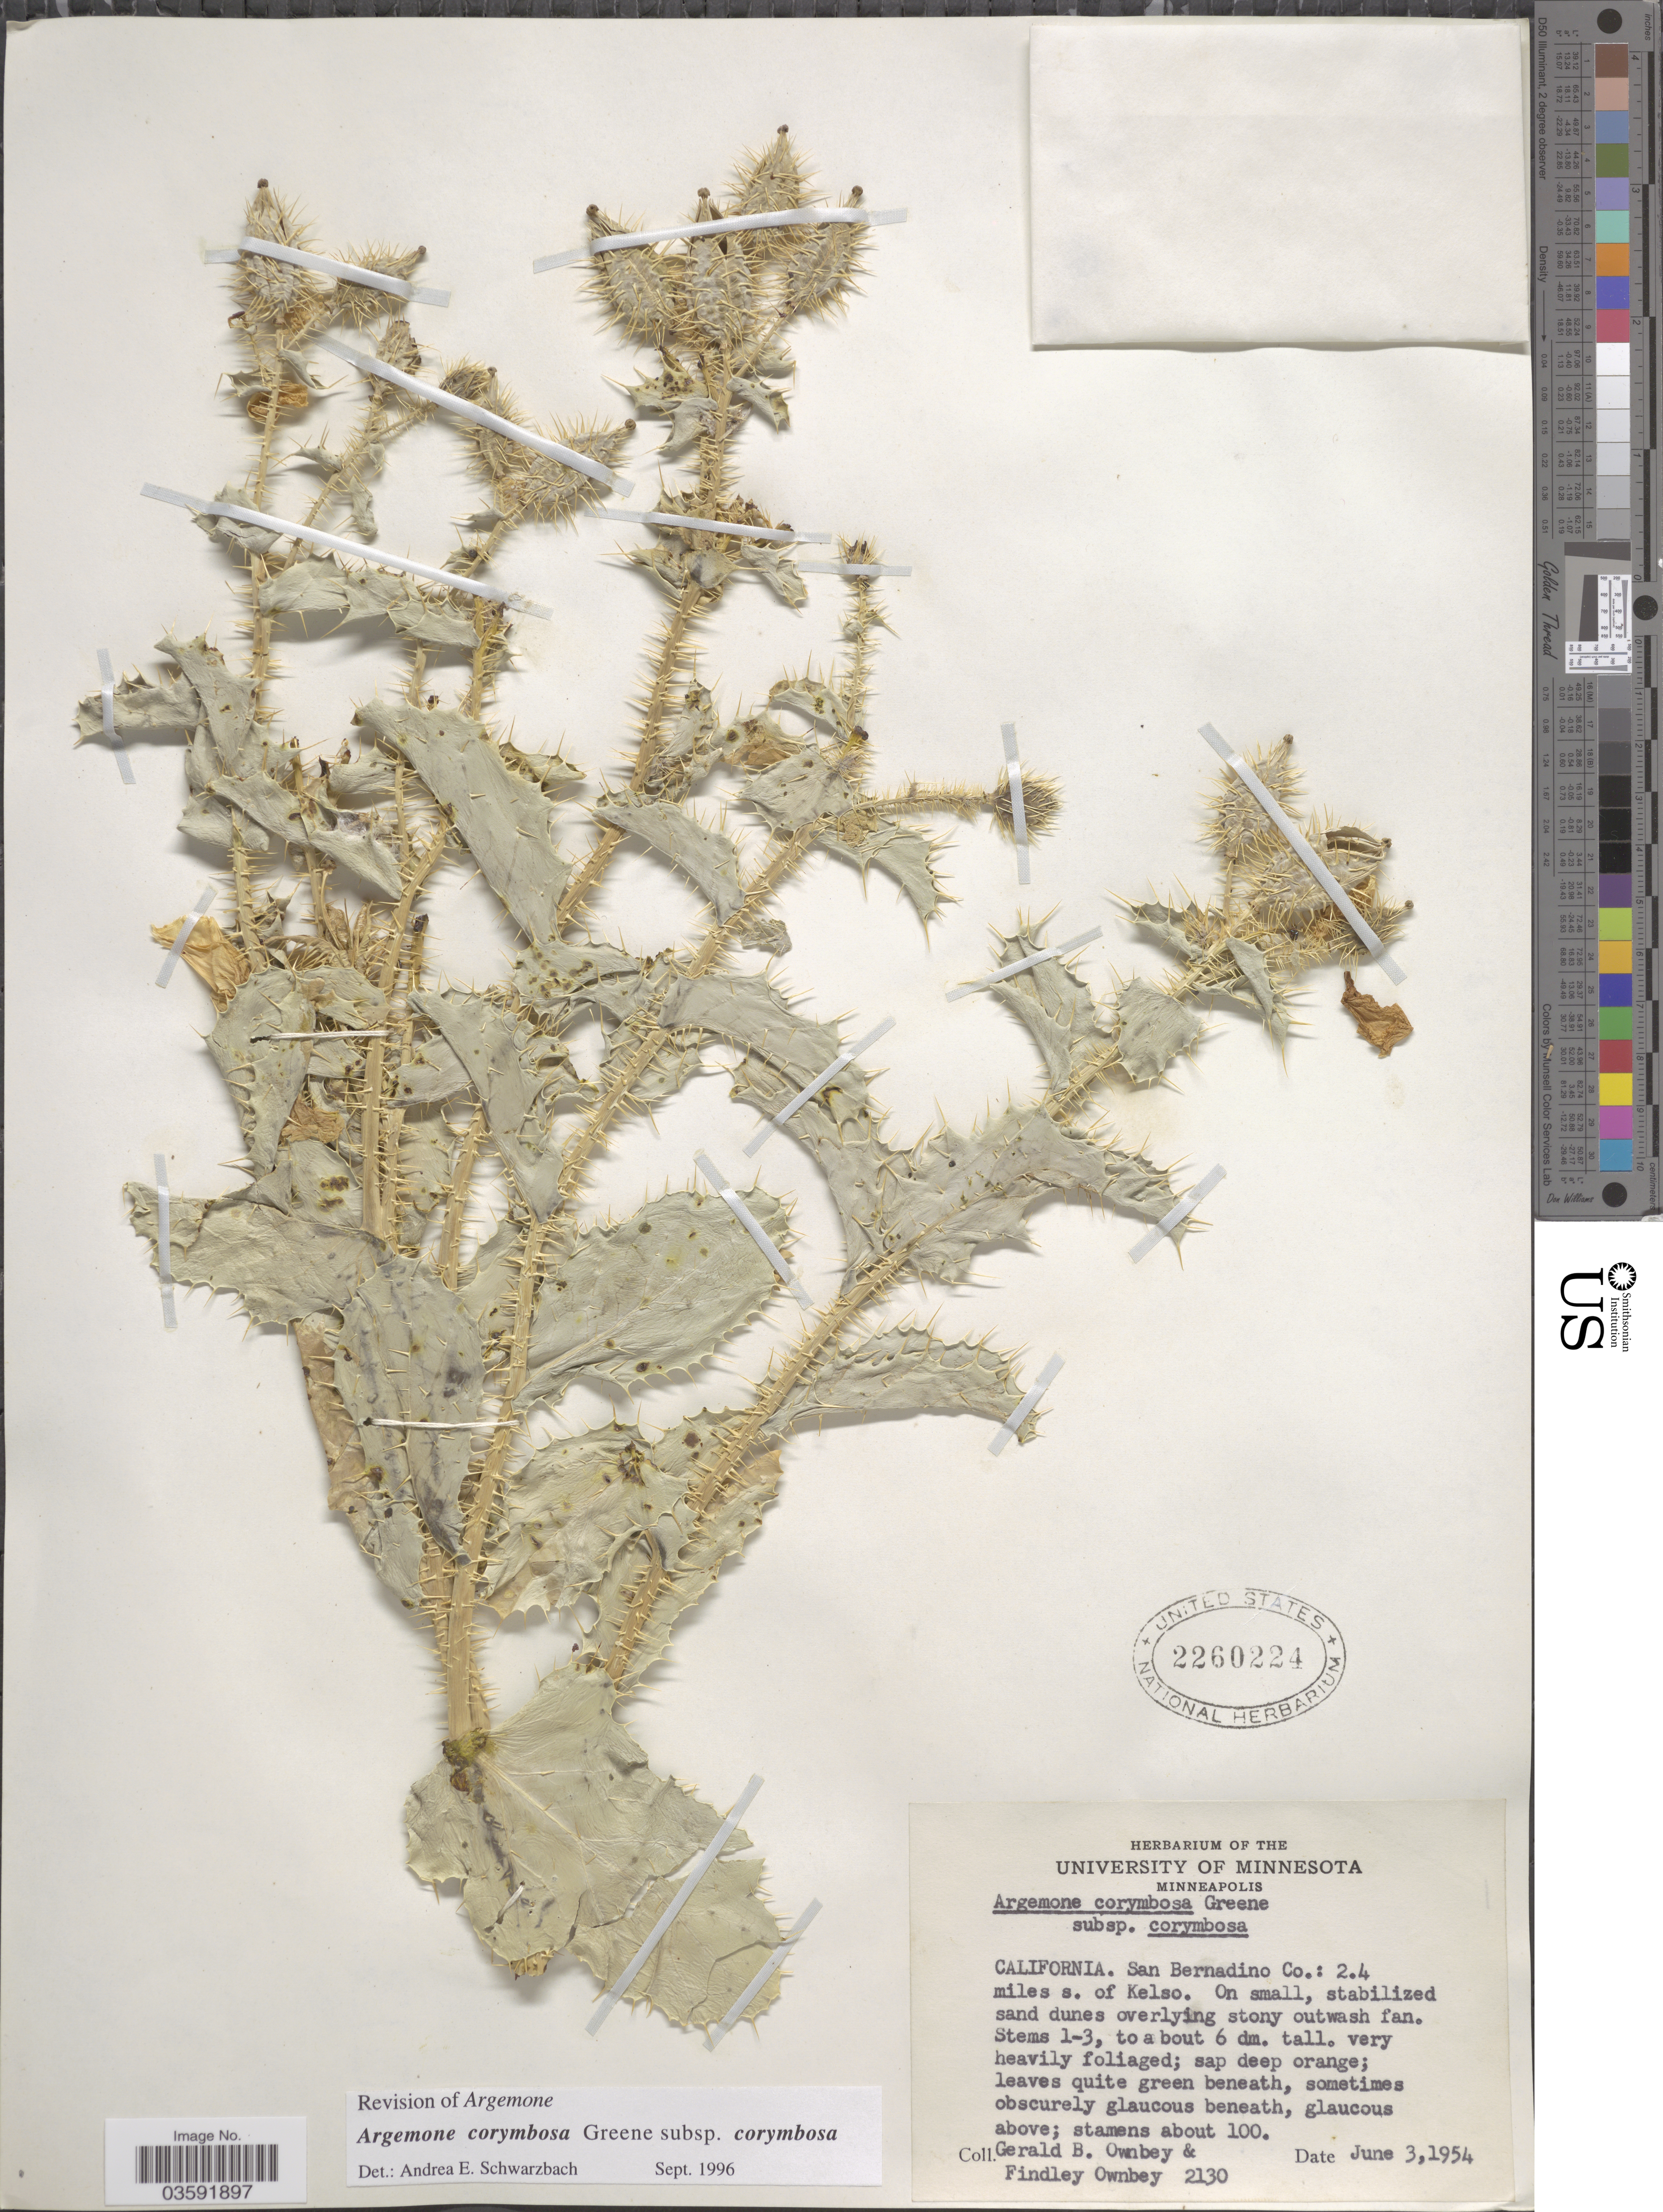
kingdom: Plantae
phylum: Tracheophyta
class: Magnoliopsida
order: Ranunculales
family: Papaveraceae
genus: Argemone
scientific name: Argemone corymbosa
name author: Greene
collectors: G. B. Ownbey & F. Ownbey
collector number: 2130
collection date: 1954-06-03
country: United States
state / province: California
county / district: San Bernardino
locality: San Bernardino Co.: 2.4 miles s. of Kelso.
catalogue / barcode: US 2260224